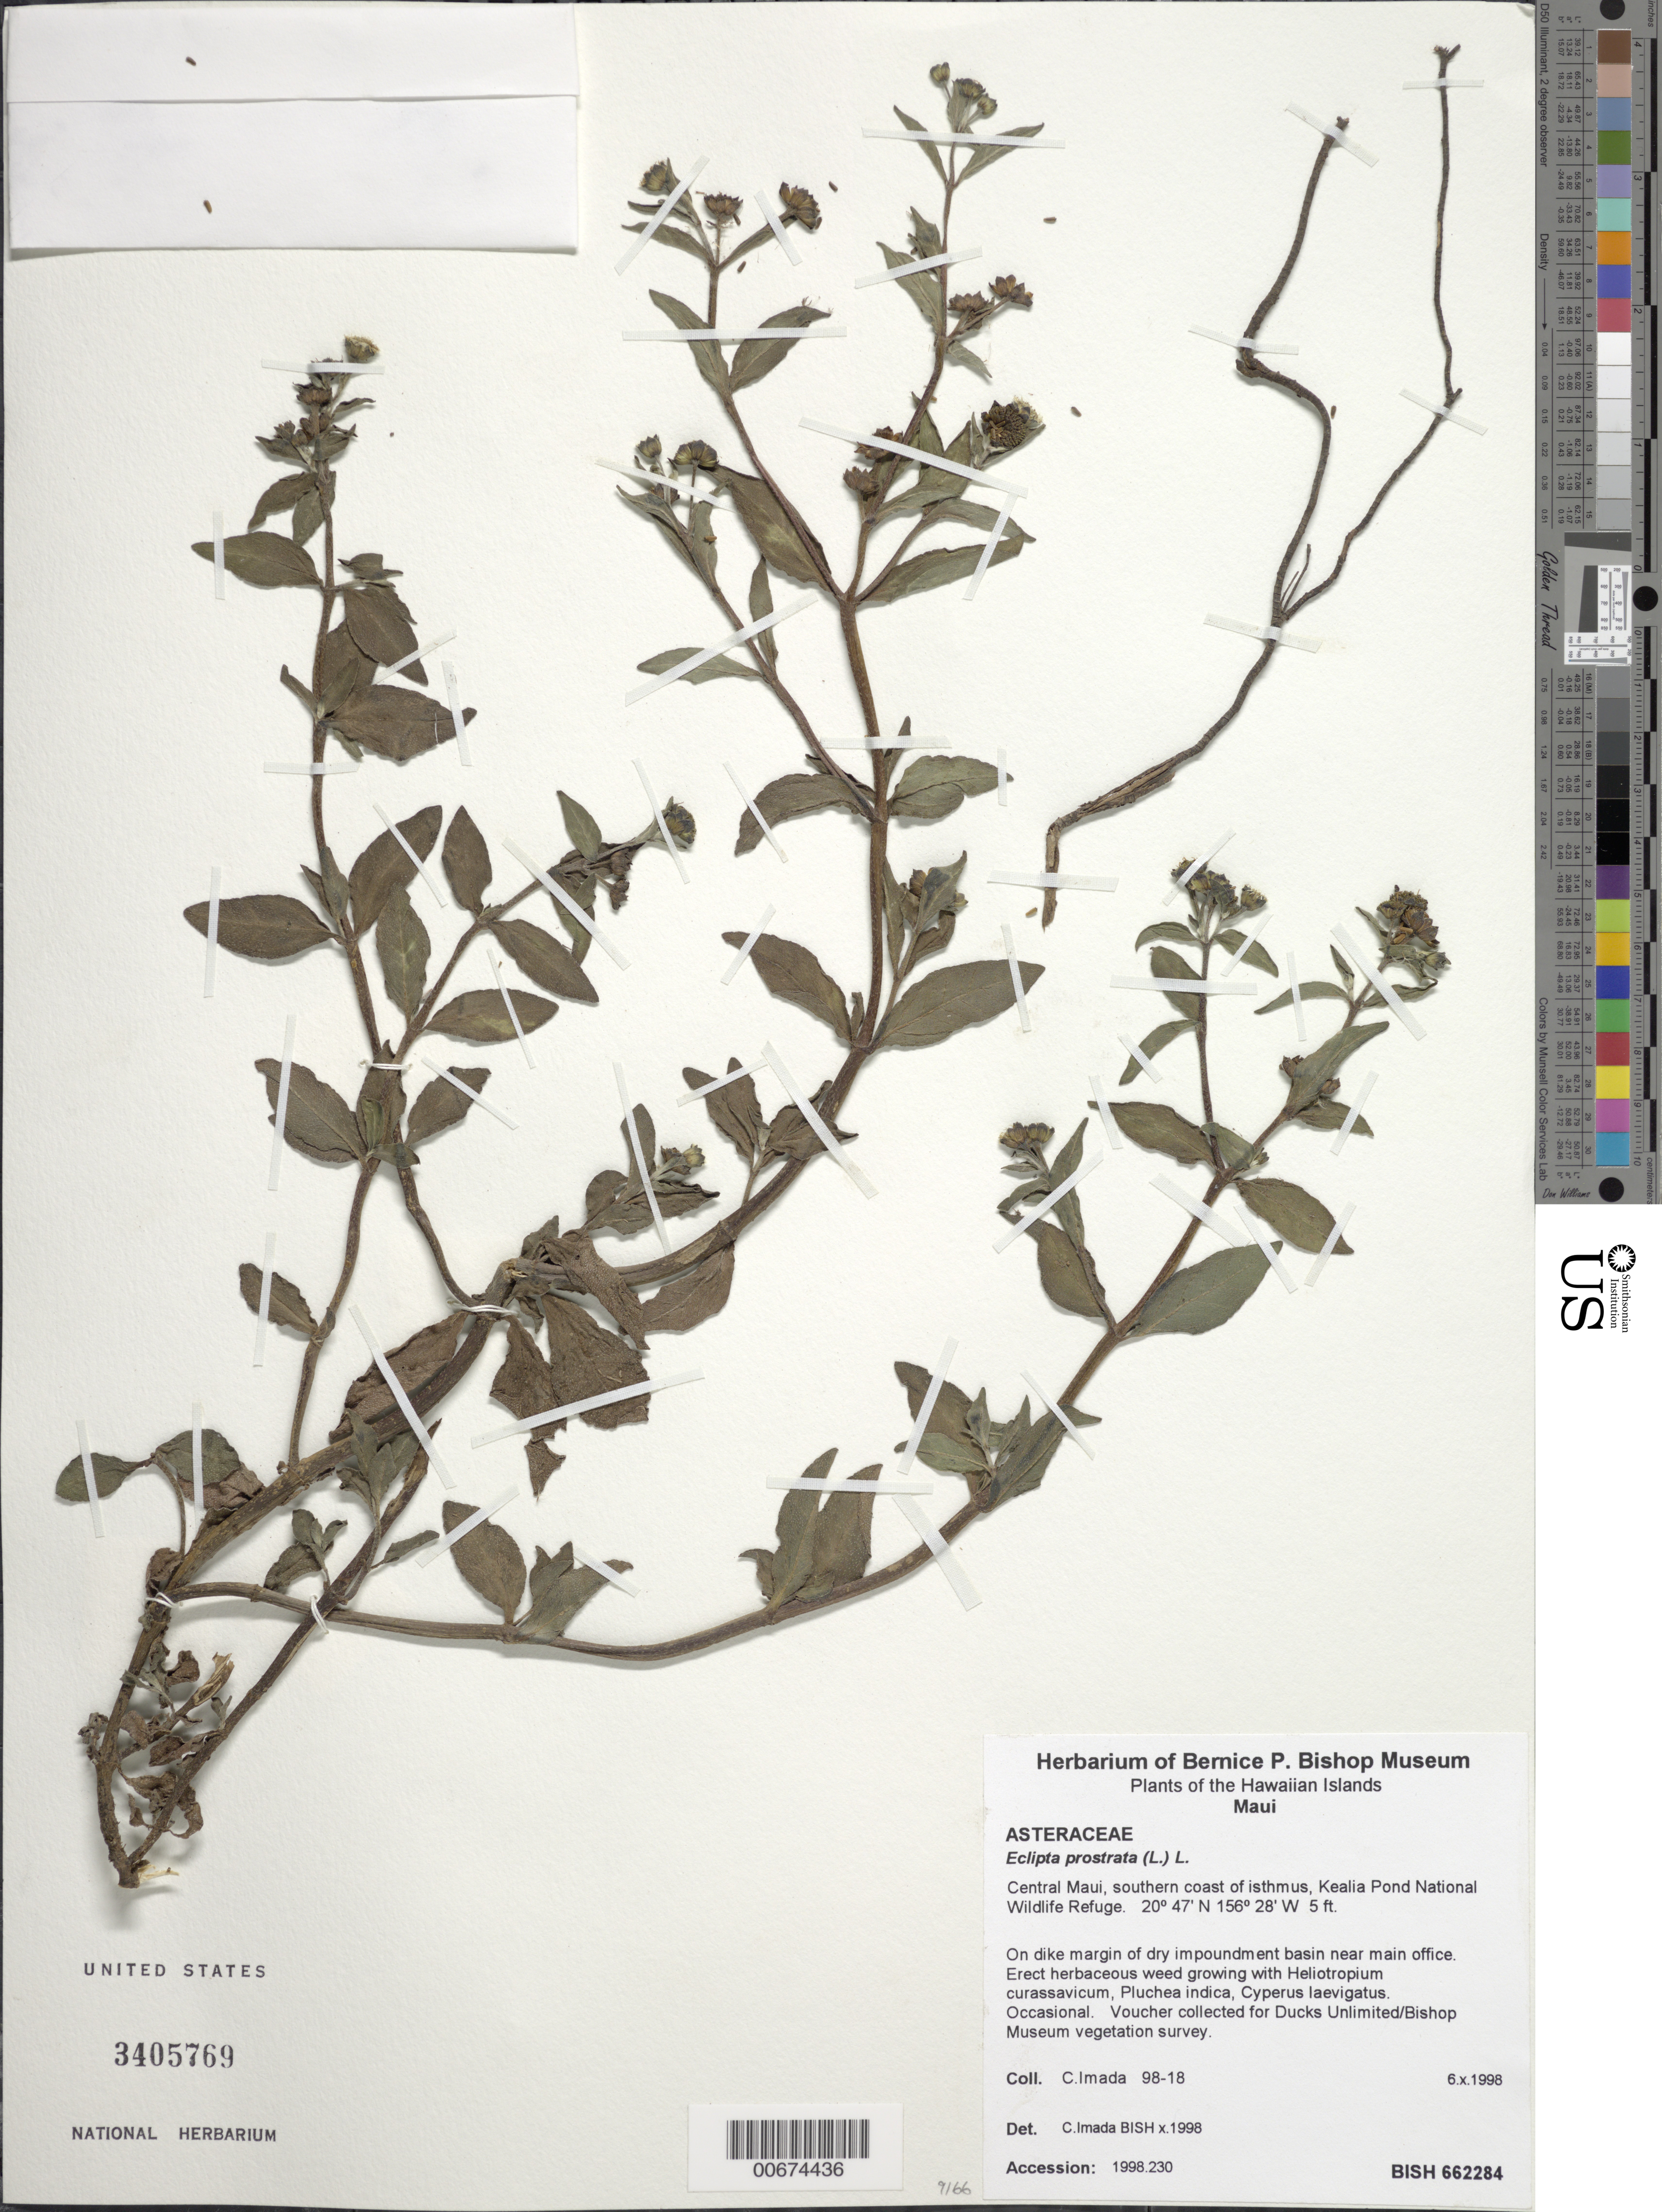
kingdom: Plantae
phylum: Tracheophyta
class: Magnoliopsida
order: Asterales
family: Asteraceae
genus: Eclipta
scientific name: Eclipta prostrata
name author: (L.) L.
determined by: Imada, C.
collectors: C. Imada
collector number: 98-18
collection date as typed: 6 Oct 1998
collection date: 1998-10-06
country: United States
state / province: Hawaii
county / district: Maui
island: Maui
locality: Central Maui, southern coast of isthmus, Kealia Pond National Wildlife Refuge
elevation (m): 1.5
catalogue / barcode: US 3405769